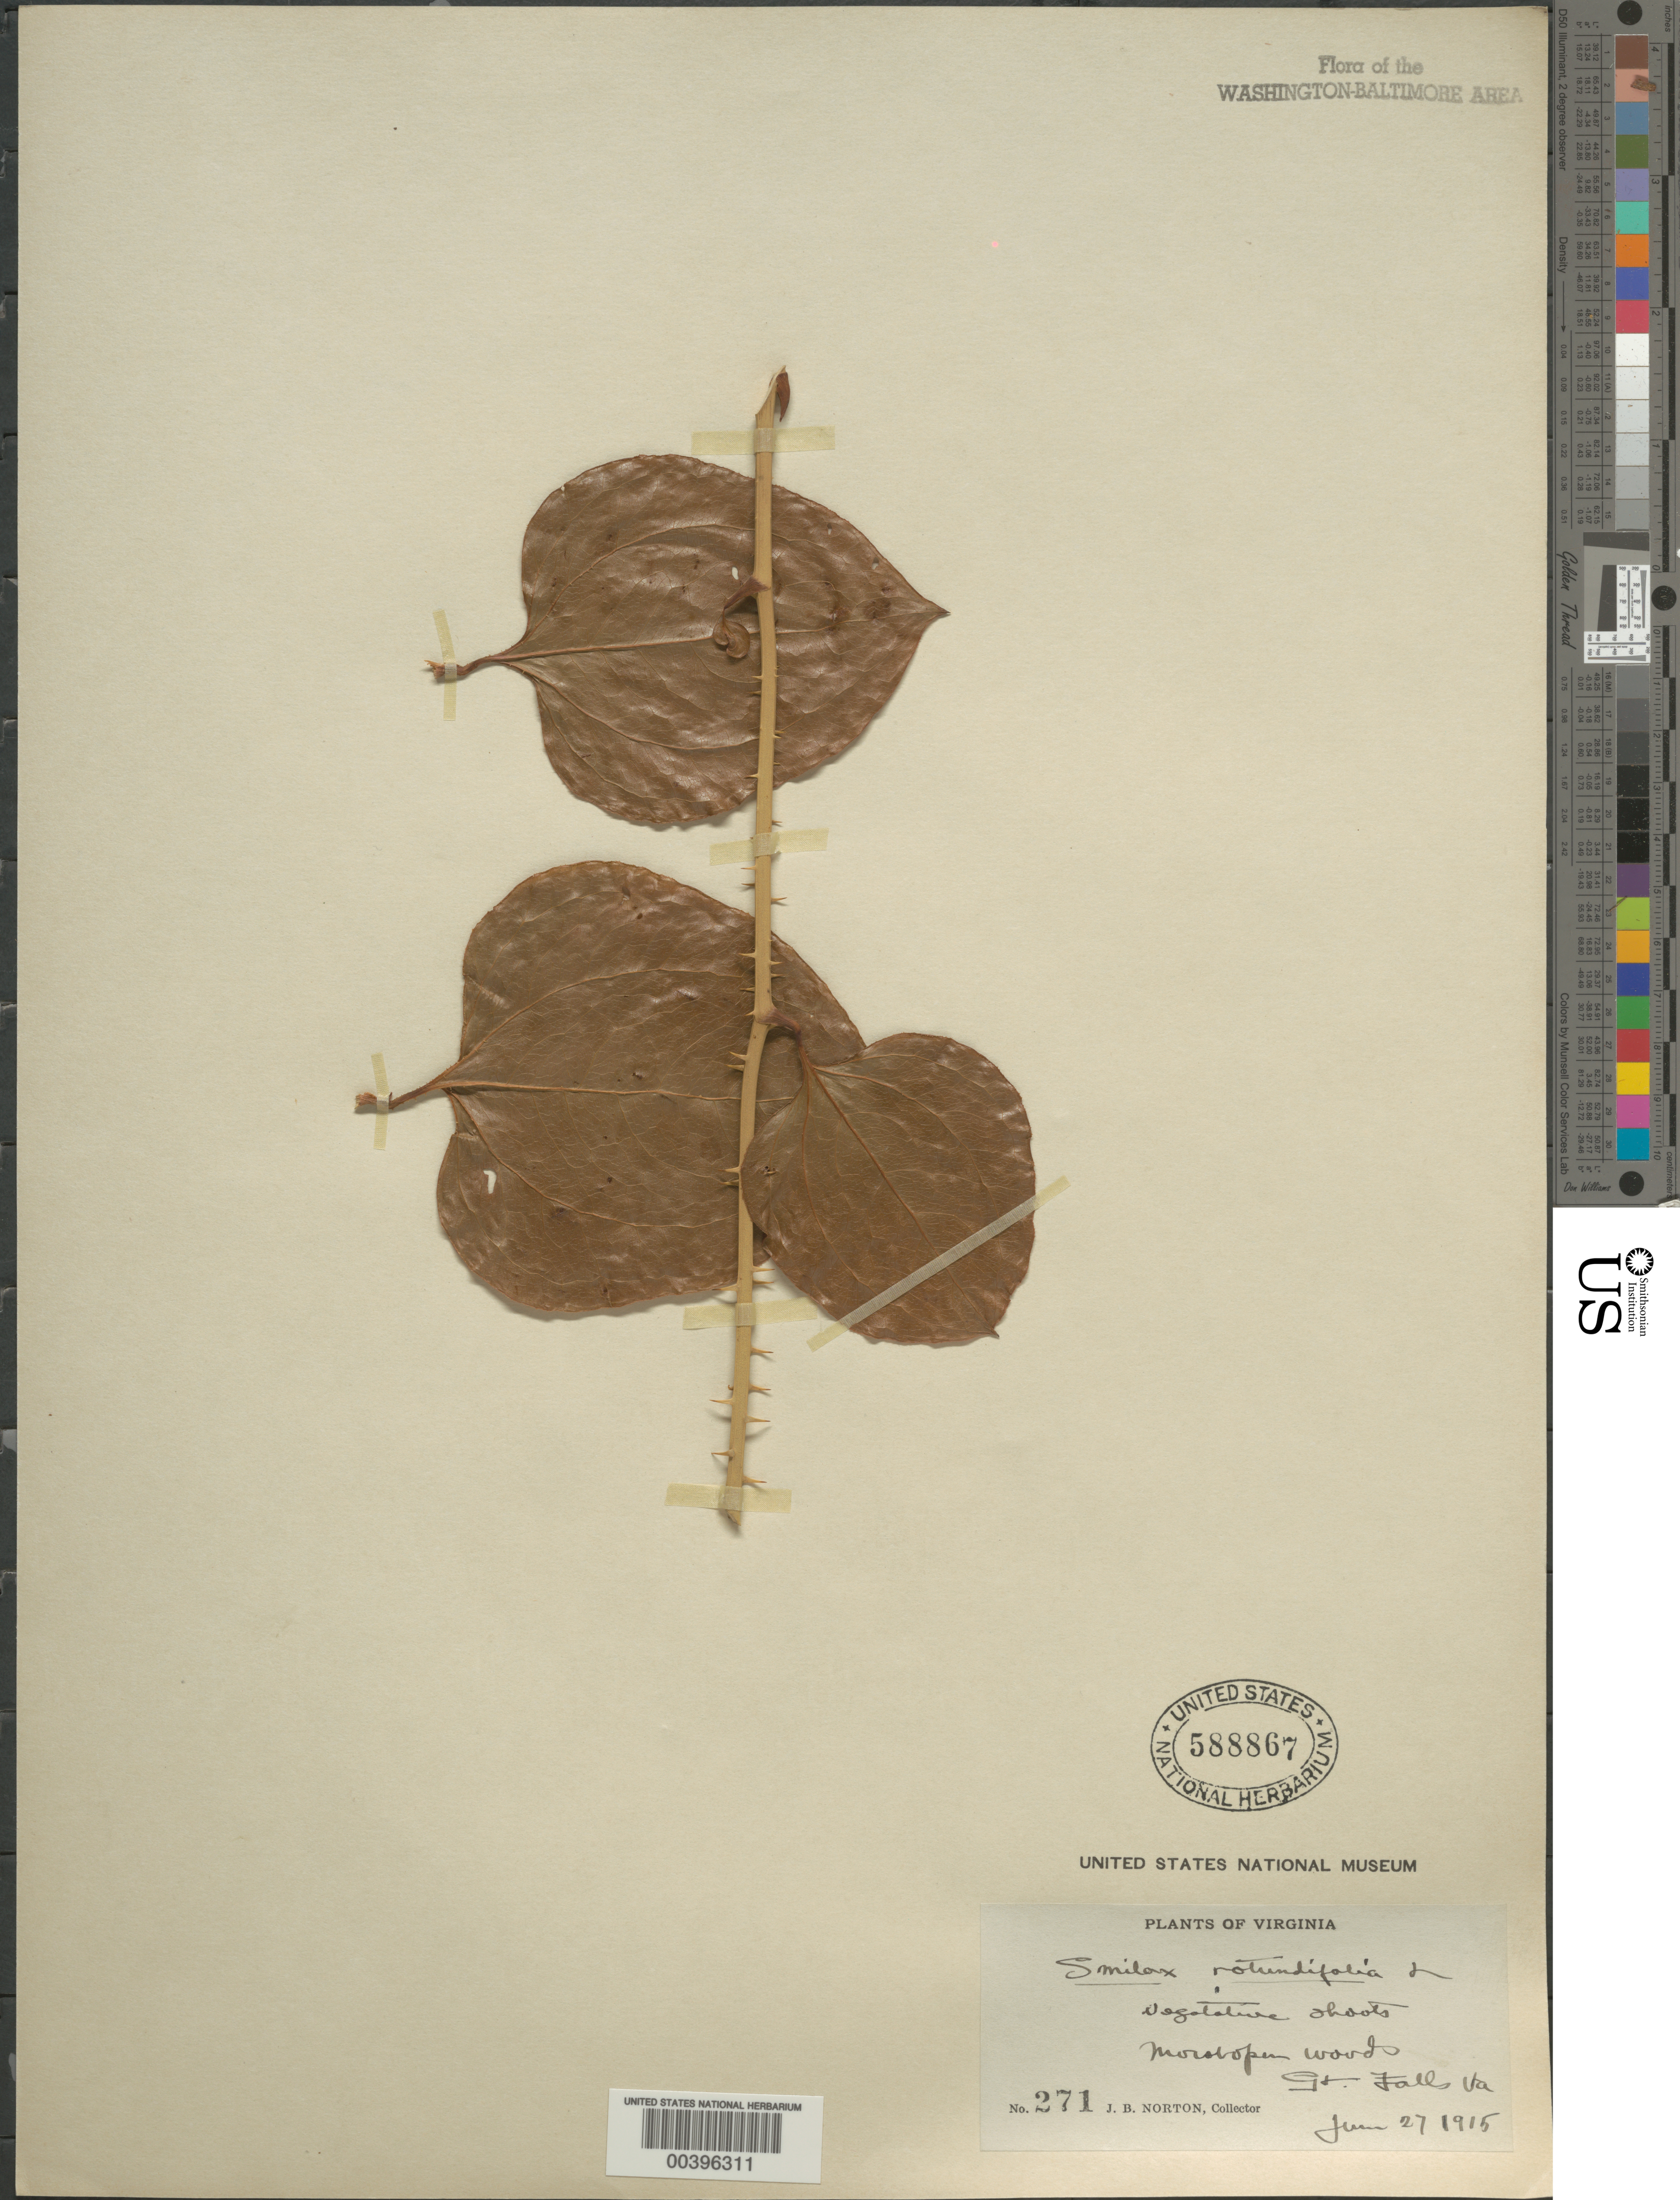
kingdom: Plantae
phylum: Tracheophyta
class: Liliopsida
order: Liliales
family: Smilacaceae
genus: Smilax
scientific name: Smilax rotundifolia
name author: L.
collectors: J. Norton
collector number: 271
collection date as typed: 27 Jun 1915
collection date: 1915-06-27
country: United States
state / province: Virginia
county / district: Fairfax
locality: Great Falls C. and O. Canal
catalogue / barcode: US 588867